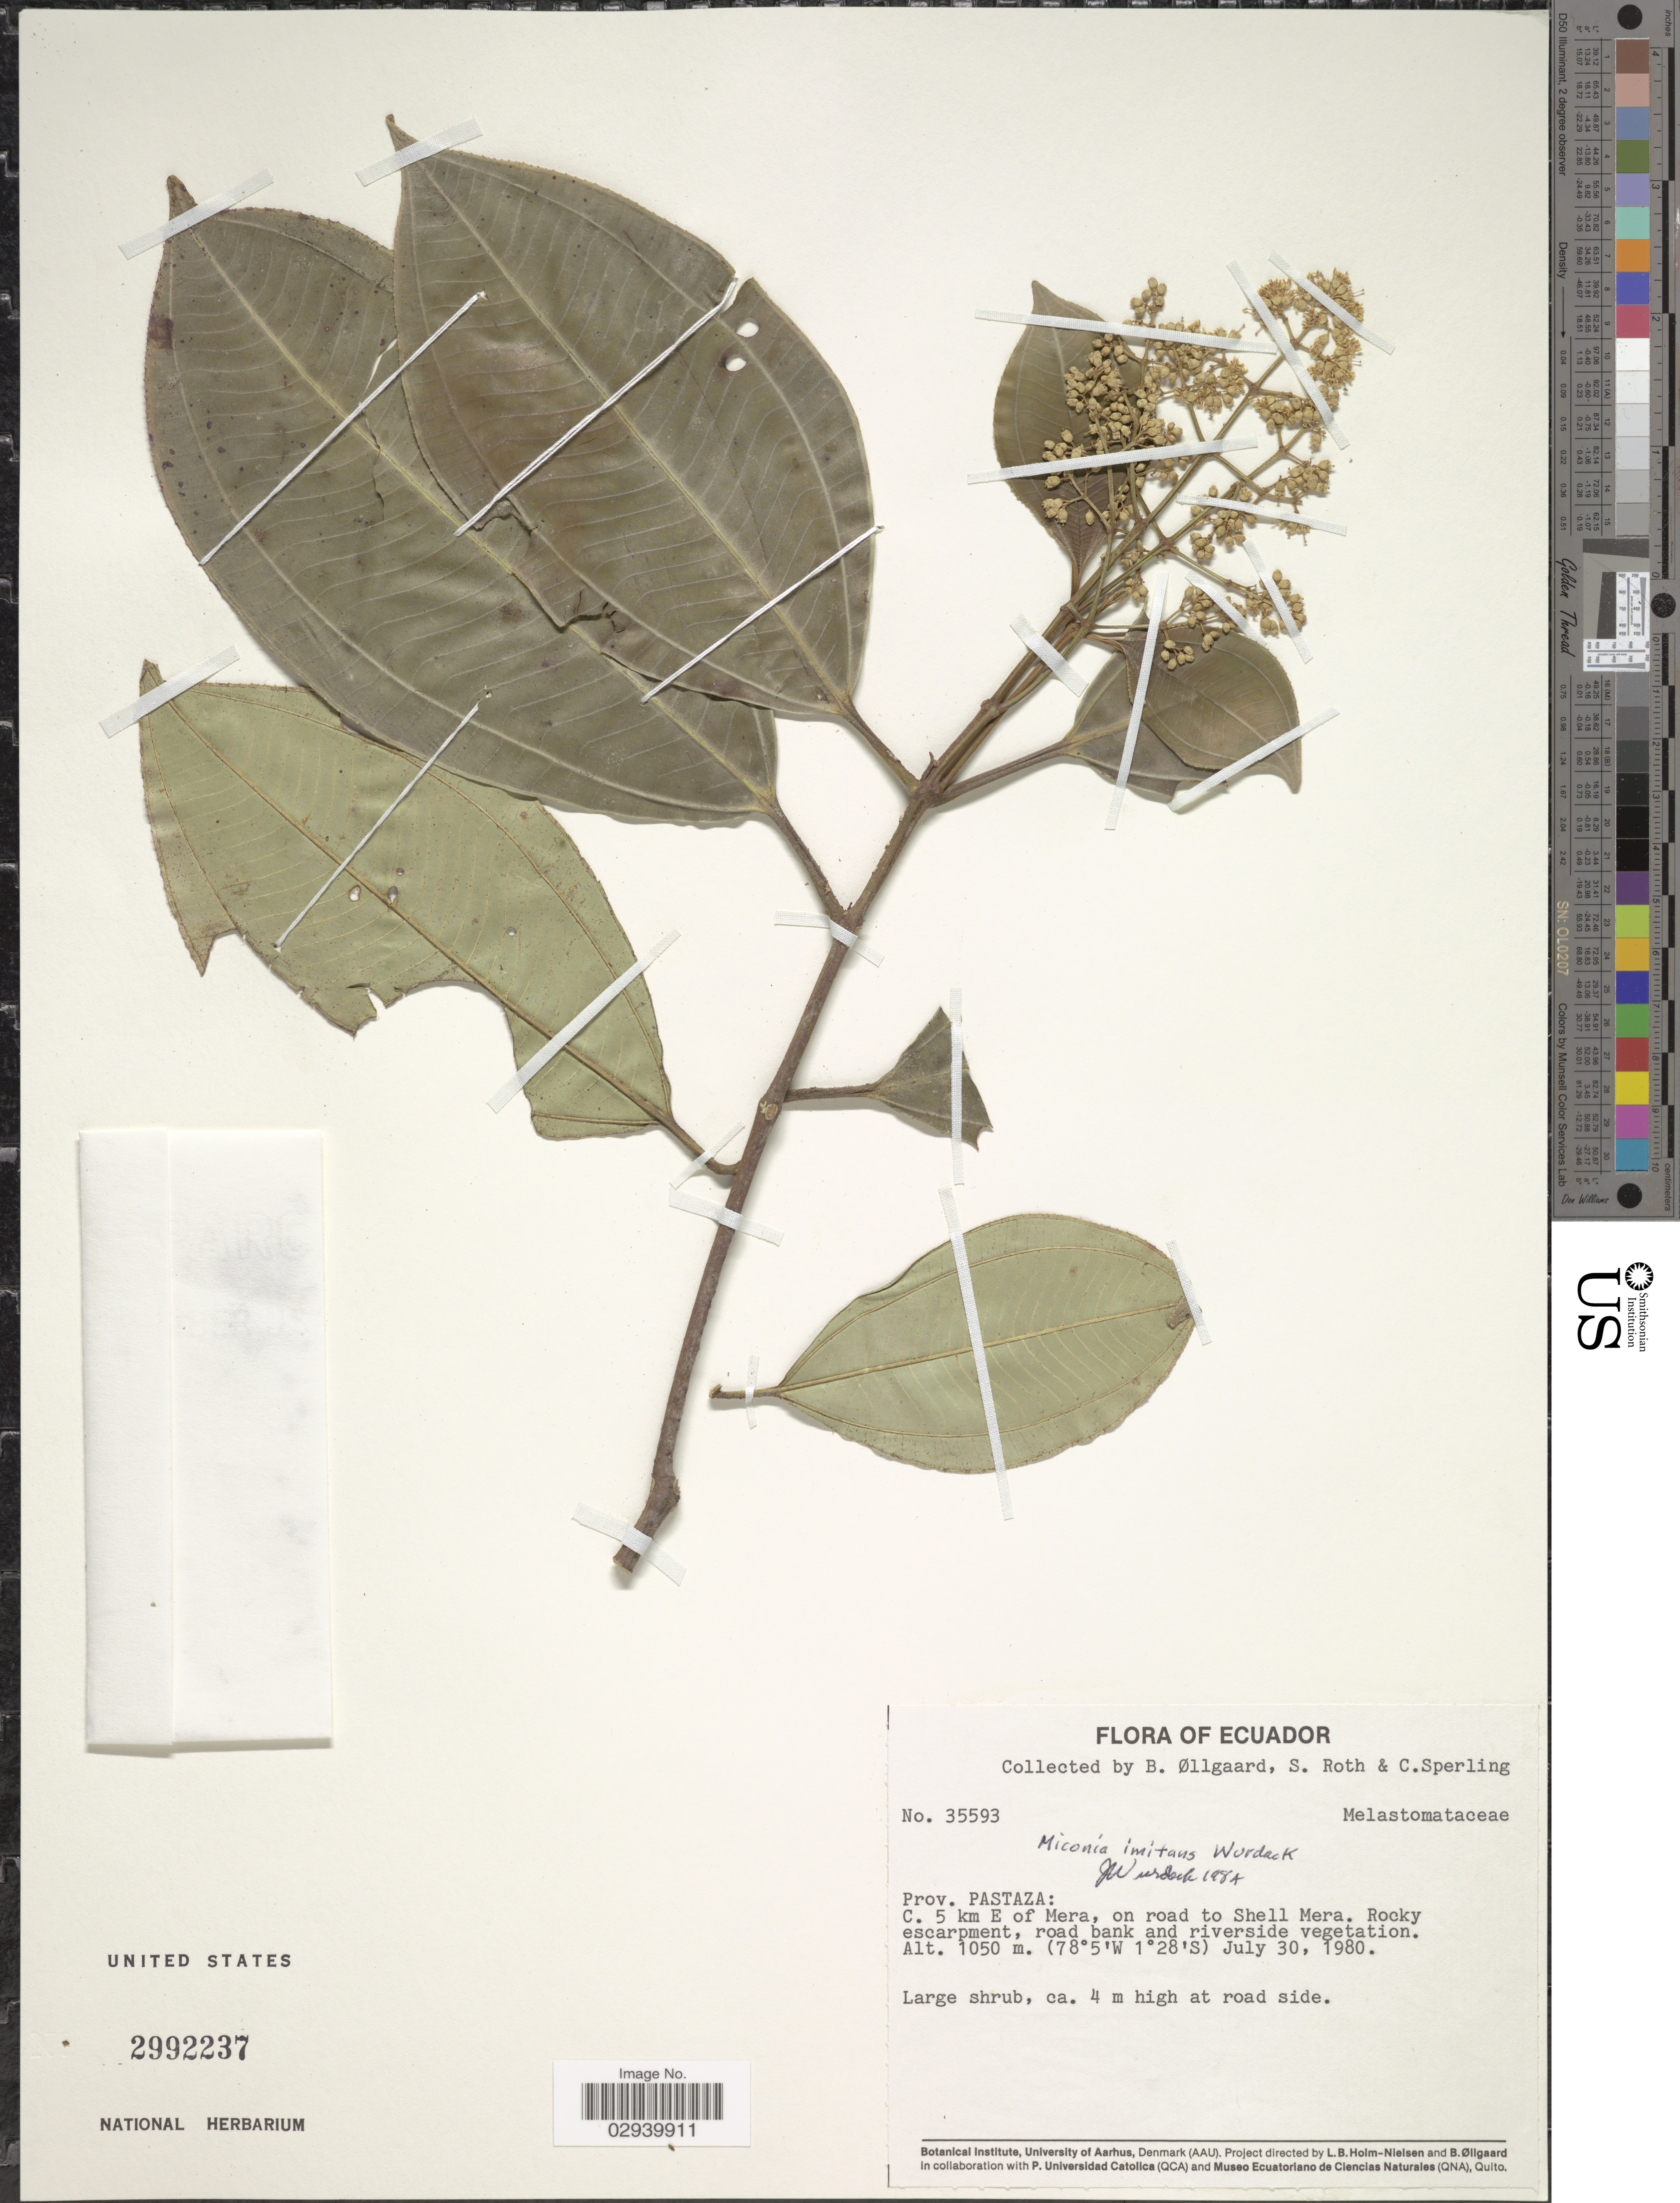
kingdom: Plantae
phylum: Tracheophyta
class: Magnoliopsida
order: Myrtales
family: Melastomataceae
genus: Miconia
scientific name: Miconia imitans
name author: Wurdack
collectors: B. Øllgaard, S. Roth & C. Sperling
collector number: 35593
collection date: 1980-07-30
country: Ecuador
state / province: Pastaza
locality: Prov. Pastaza: C. 5 km E of Mera, on road to Shell Mera.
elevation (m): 1050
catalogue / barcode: US 2992237